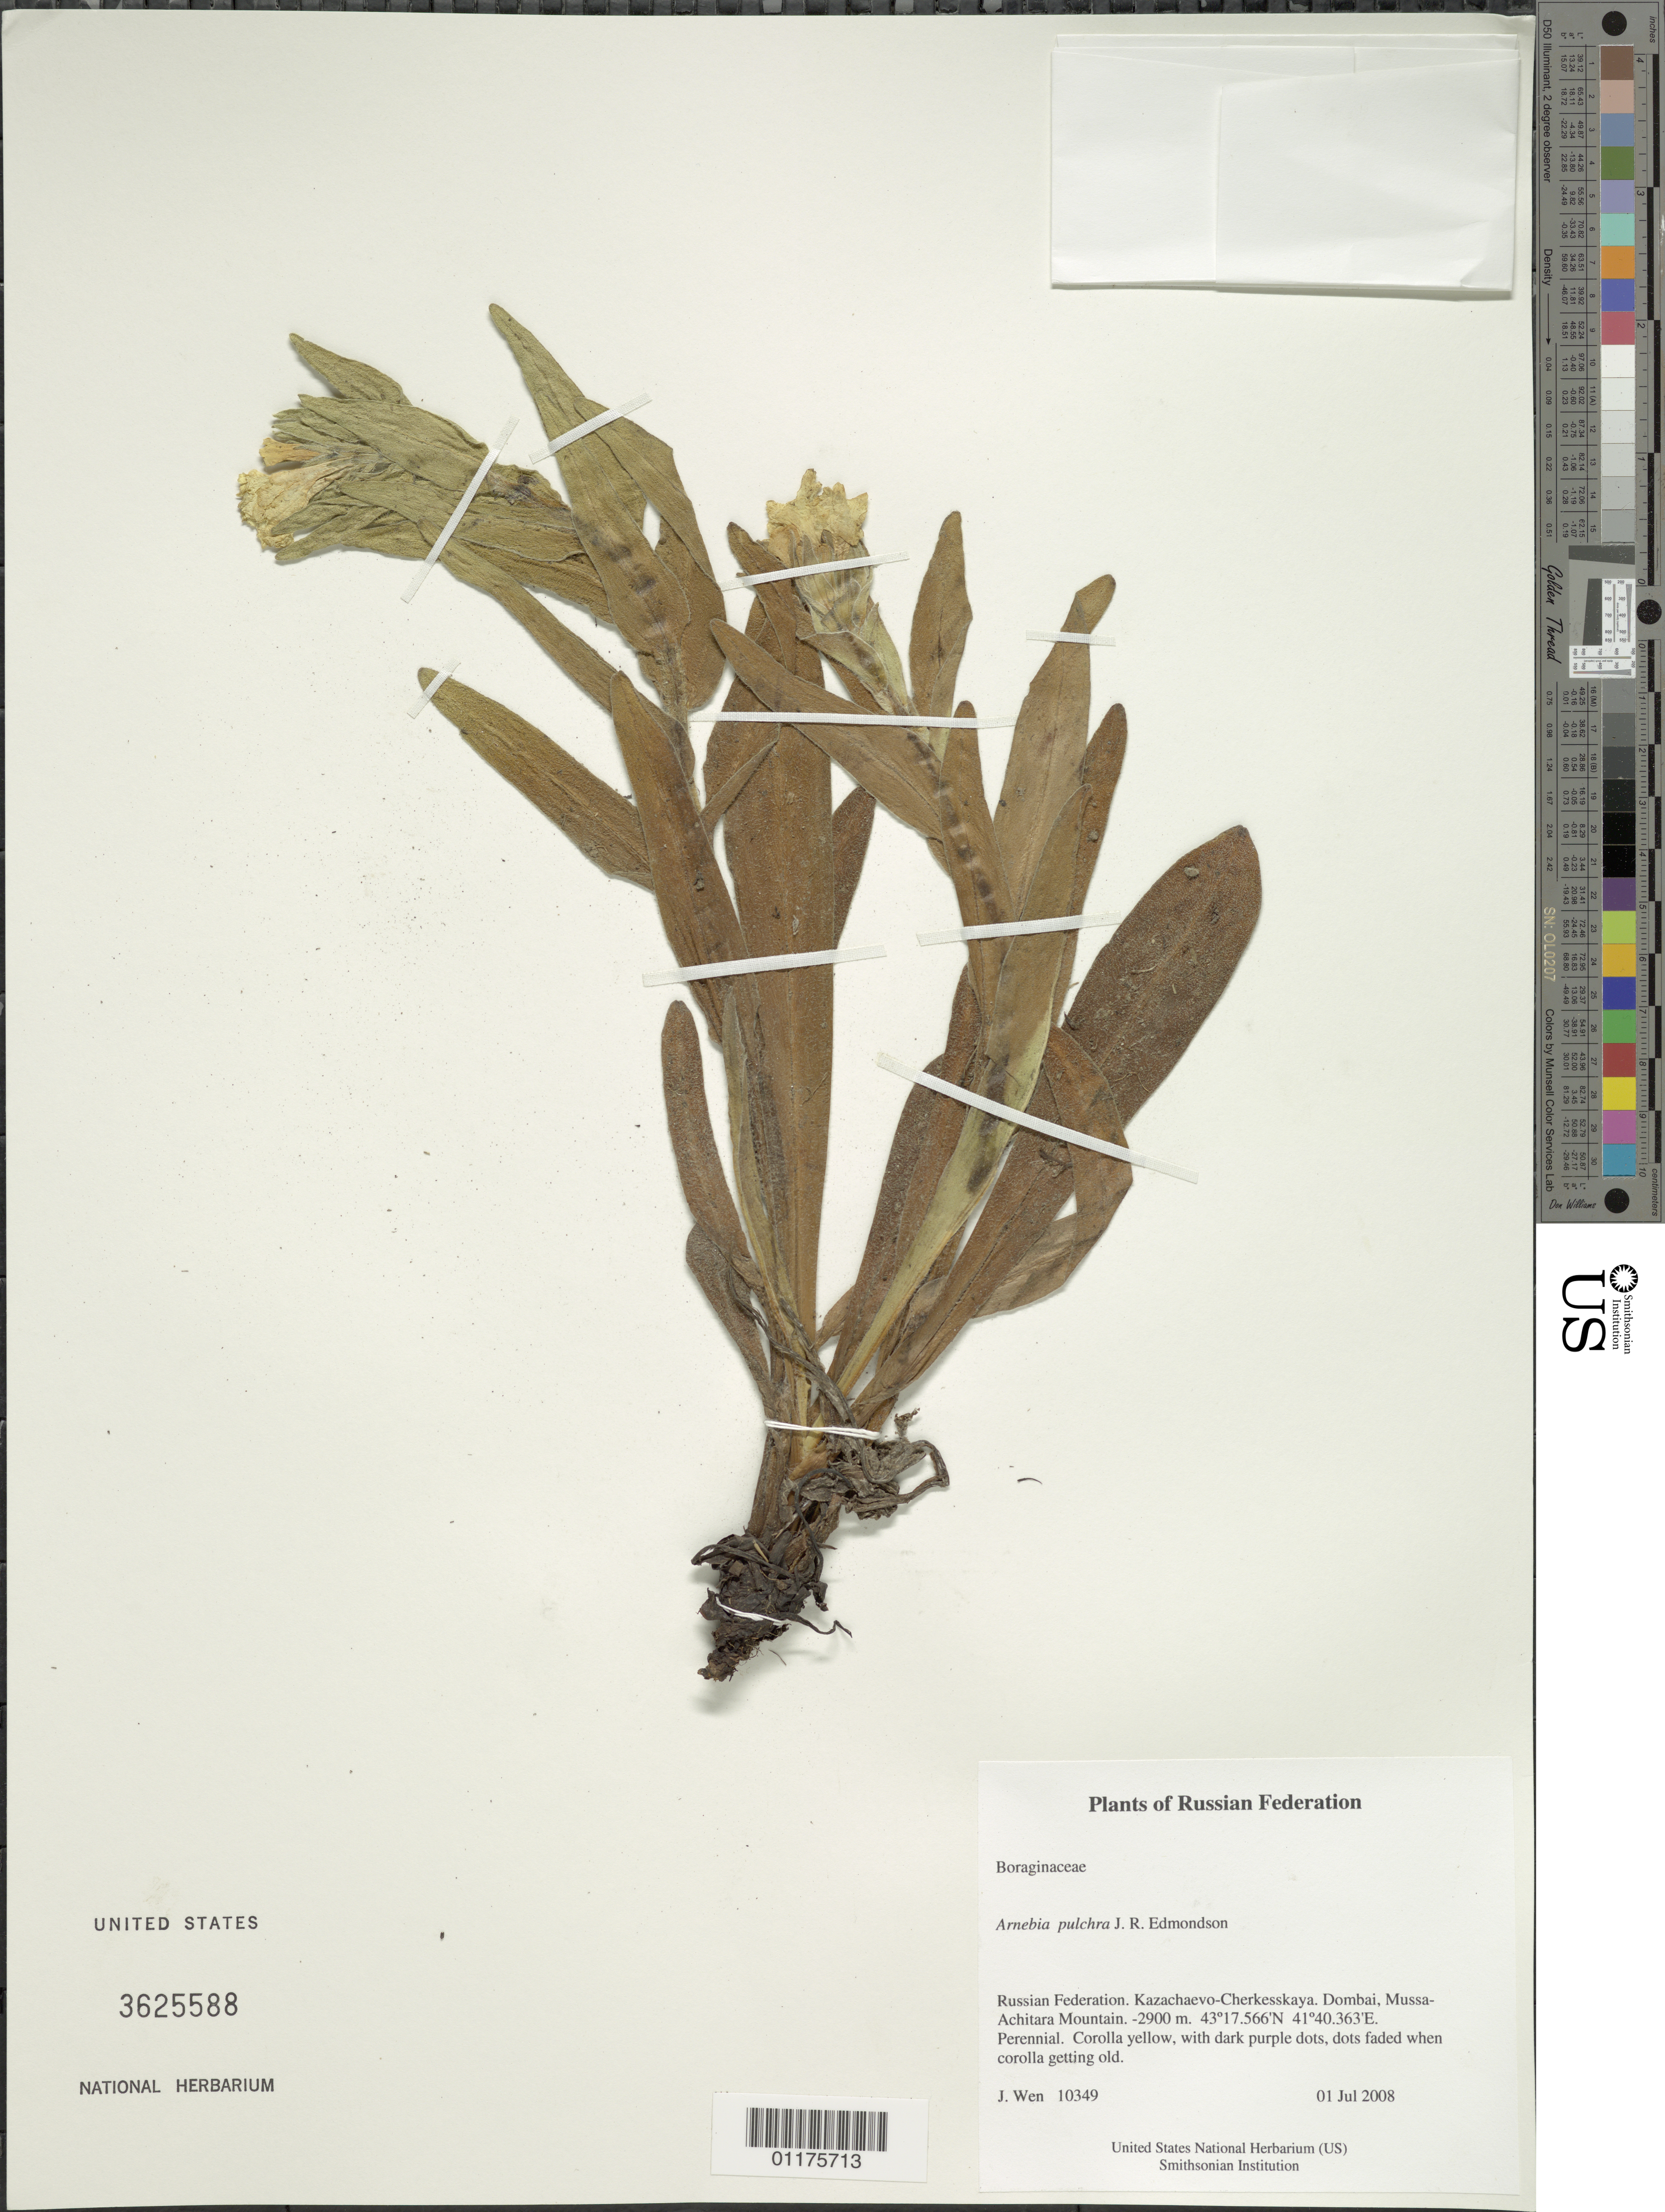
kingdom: Plantae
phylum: Tracheophyta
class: Magnoliopsida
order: Boraginales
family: Boraginaceae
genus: Arnebia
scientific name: Arnebia pulchra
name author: J.R. Edm.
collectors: J. Wen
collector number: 10349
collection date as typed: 01 Jul 2008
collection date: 2008-07-01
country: Russian Federation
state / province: Karachay-Cherkess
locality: Dombai, Mussa-Achitara Mountain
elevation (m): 2900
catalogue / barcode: US 3625588